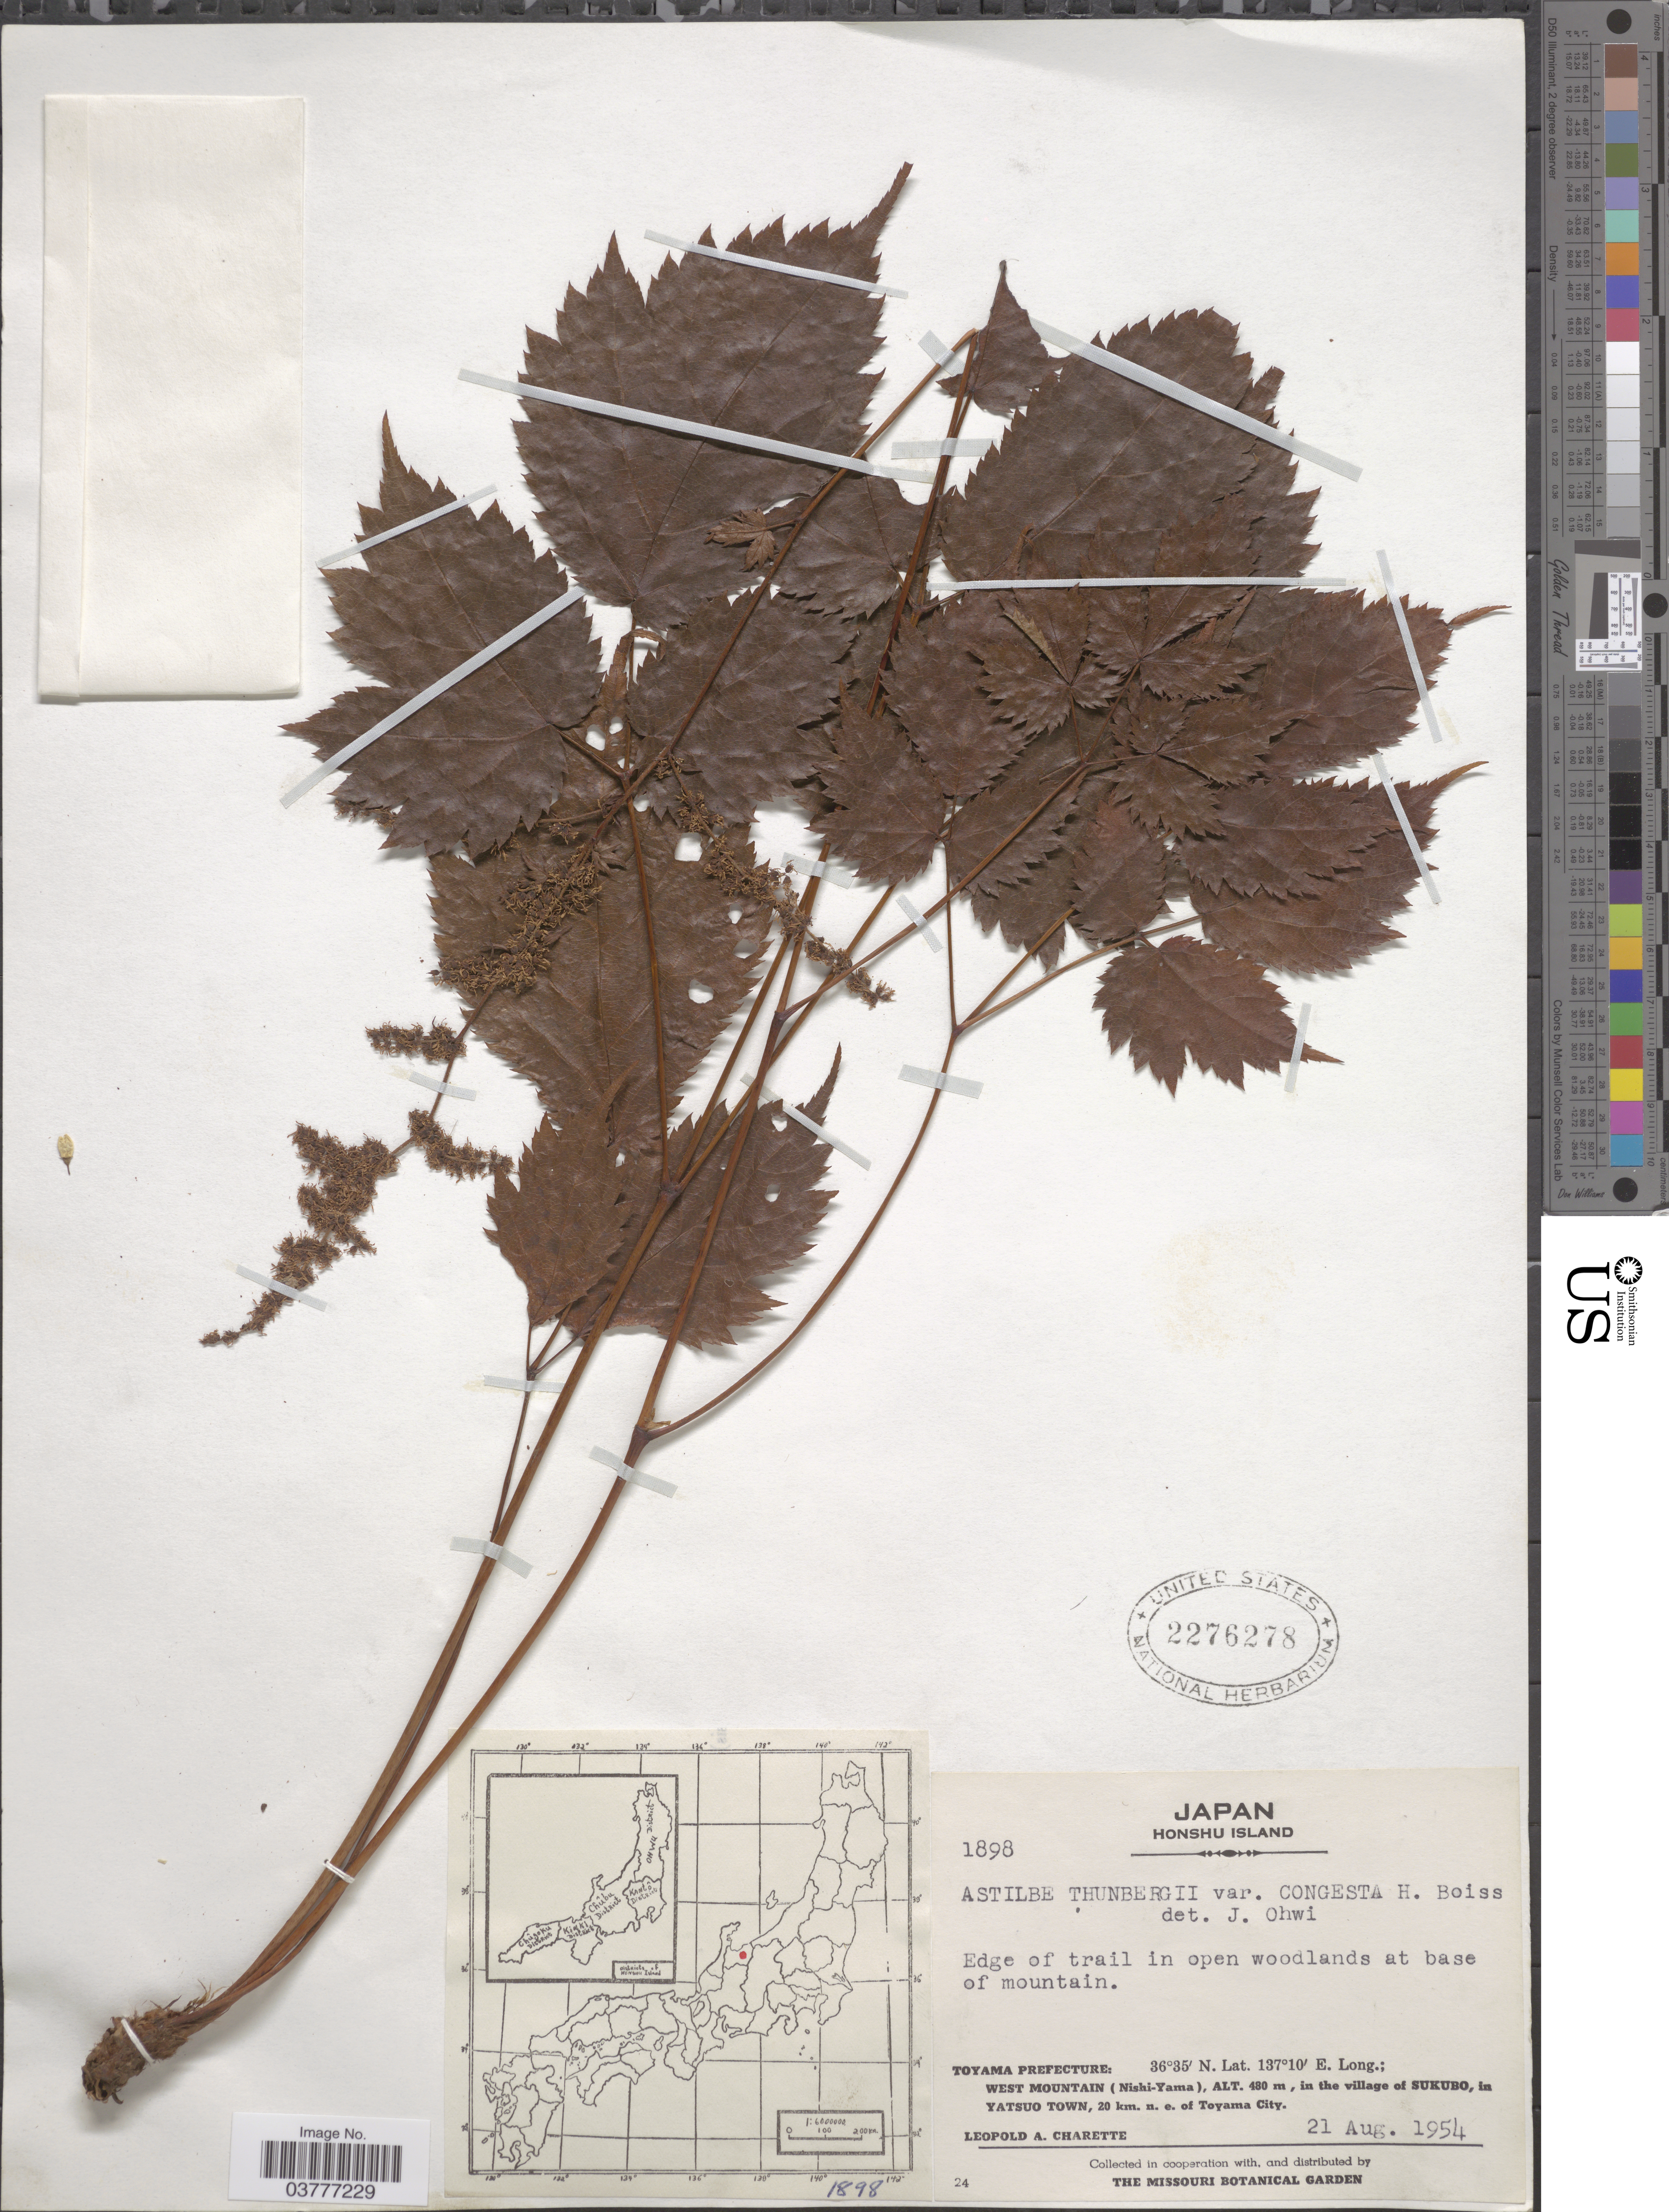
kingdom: Plantae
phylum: Tracheophyta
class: Magnoliopsida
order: Saxifragales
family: Saxifragaceae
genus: Astilbe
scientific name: Astilbe thunbergii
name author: (Siebold & Zucc.) Miq.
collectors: L. A. Charette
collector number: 1898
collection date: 1954-08-21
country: Japan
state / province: Toyama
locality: Honshu Island. Toyama Prefecture: West Mountain (Nishi-Yama), in the village of Sukubo, in Yatsuo Town, 20 km. n. e. of Toyama City.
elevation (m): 480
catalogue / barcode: US 2276278